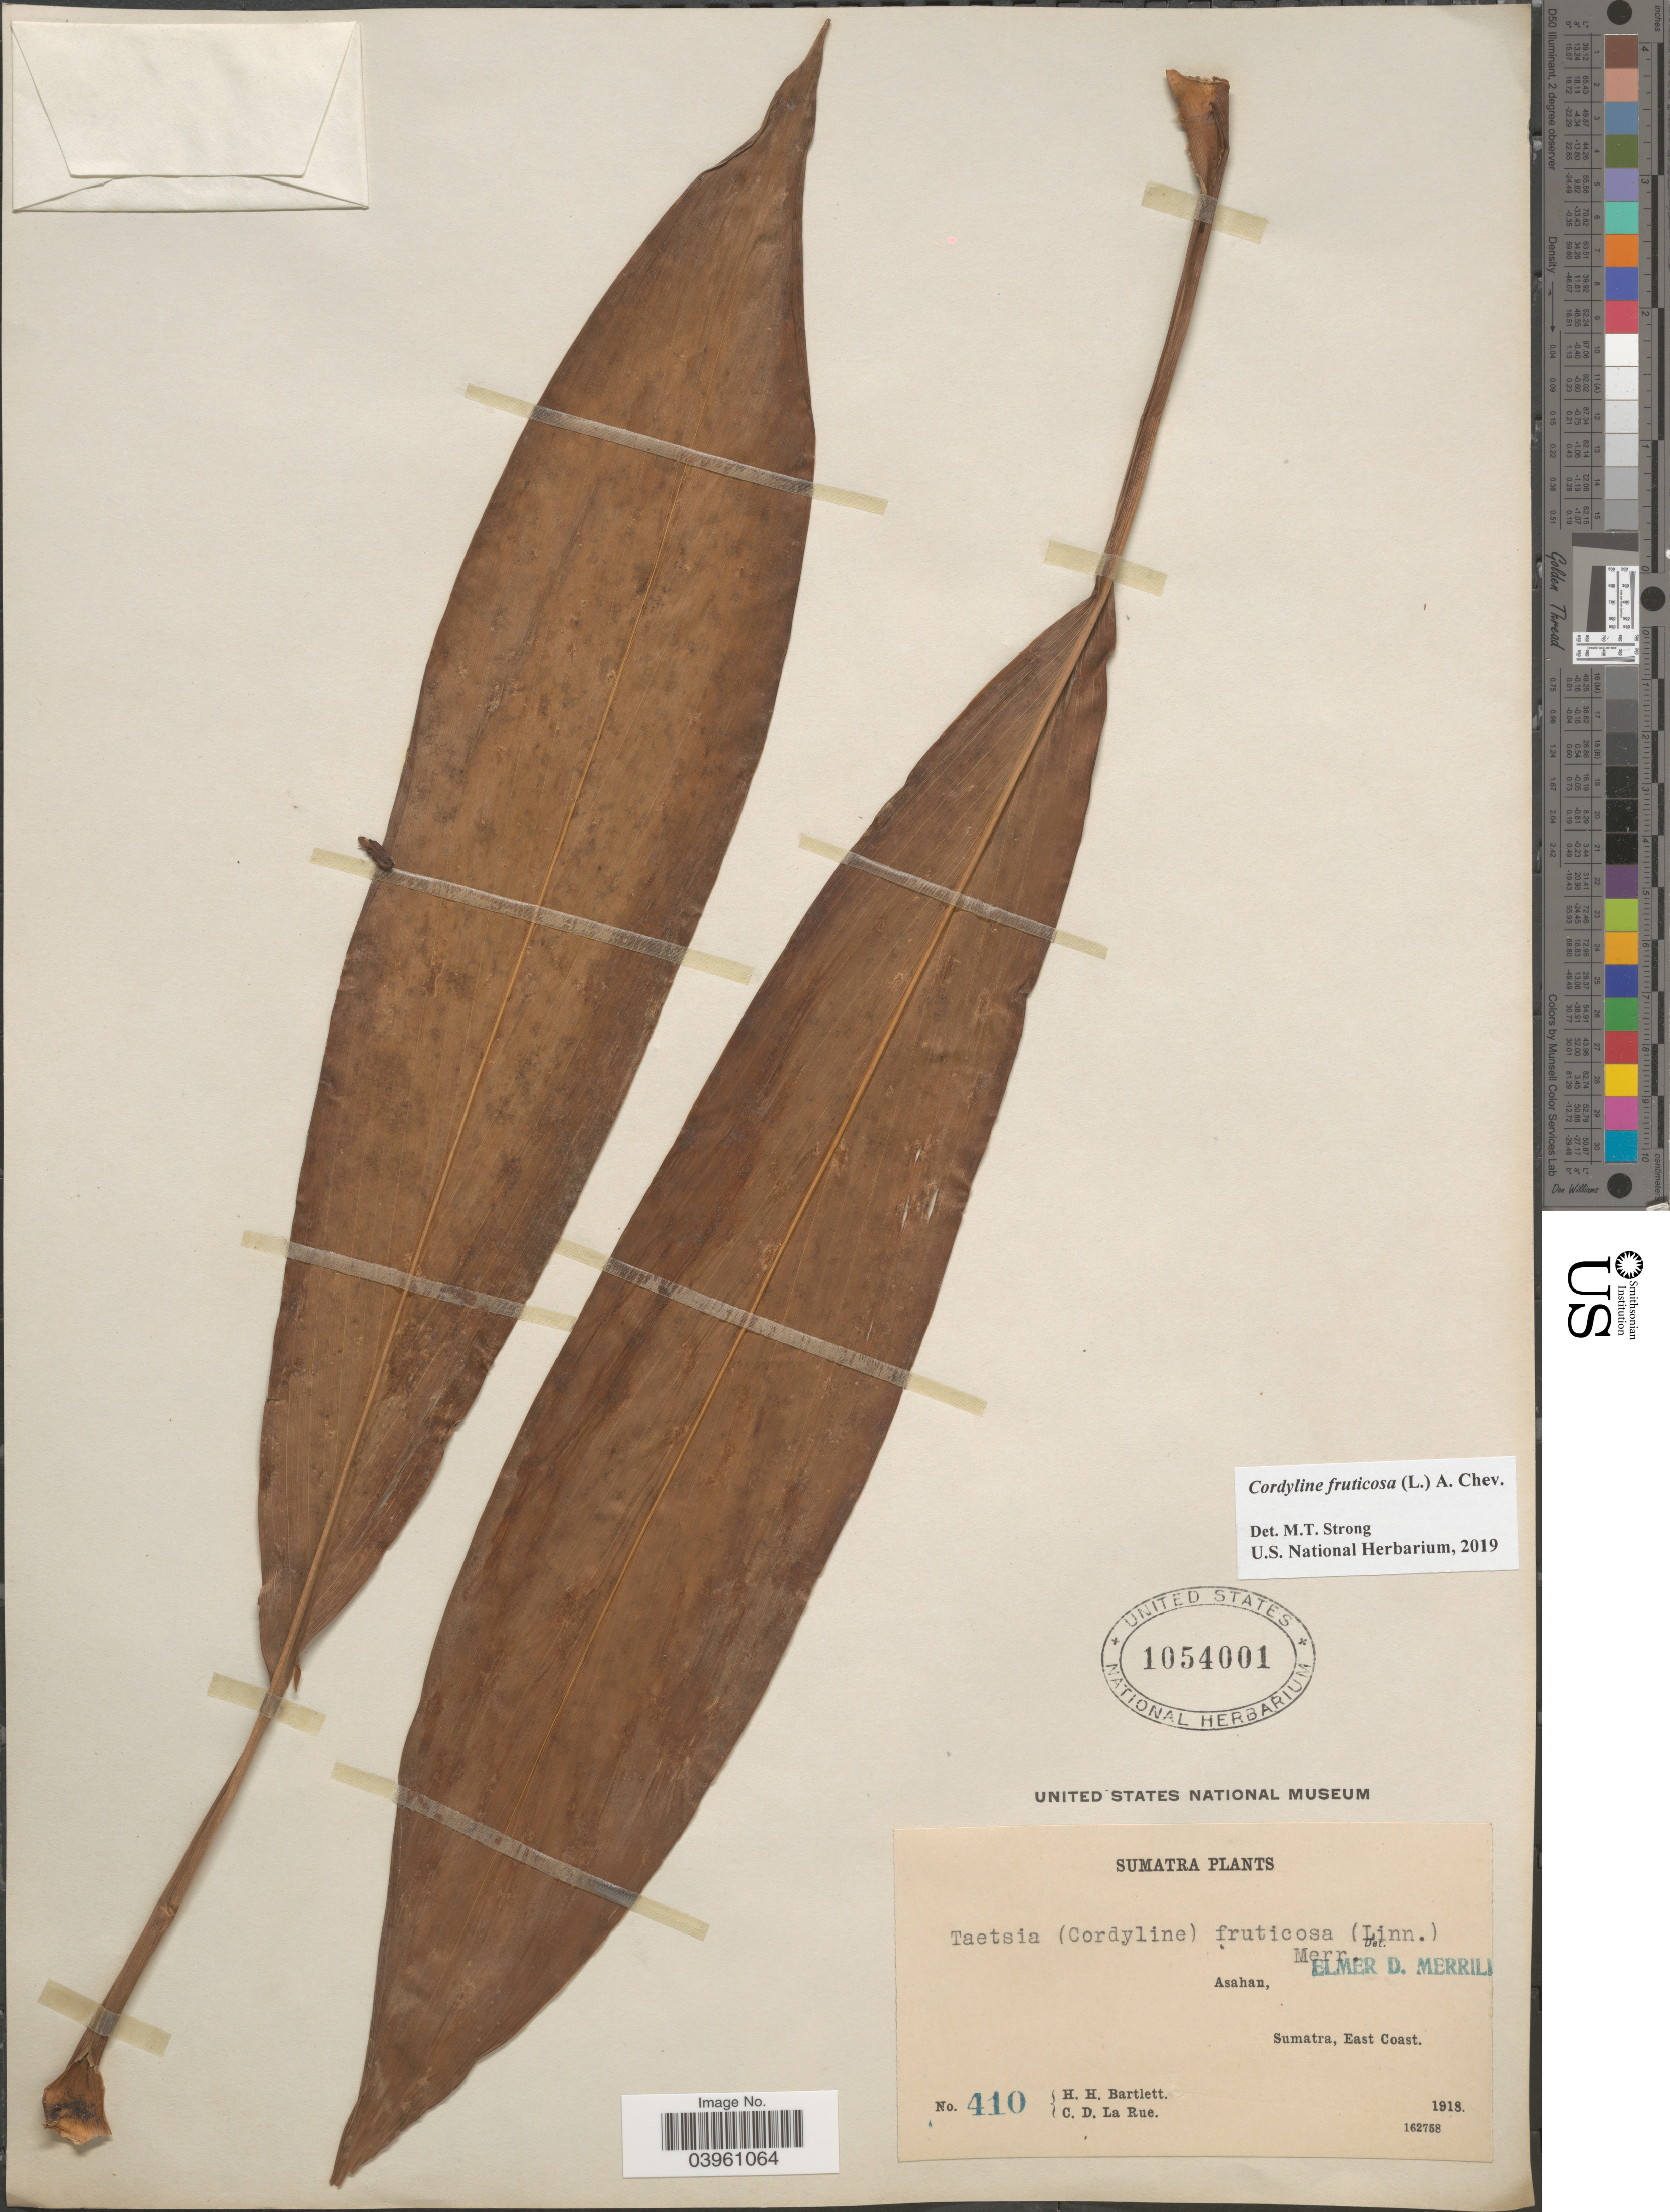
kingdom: Plantae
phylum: Tracheophyta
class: Liliopsida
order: Asparagales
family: Asparagaceae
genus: Cordyline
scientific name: Cordyline fruticosa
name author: (L.) A. Chev.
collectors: H. H. Bartlett & C. La Rue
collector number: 410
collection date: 1918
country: Indonesia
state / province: Sumatra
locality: Asahan, East Coast.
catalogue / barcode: US 1054001